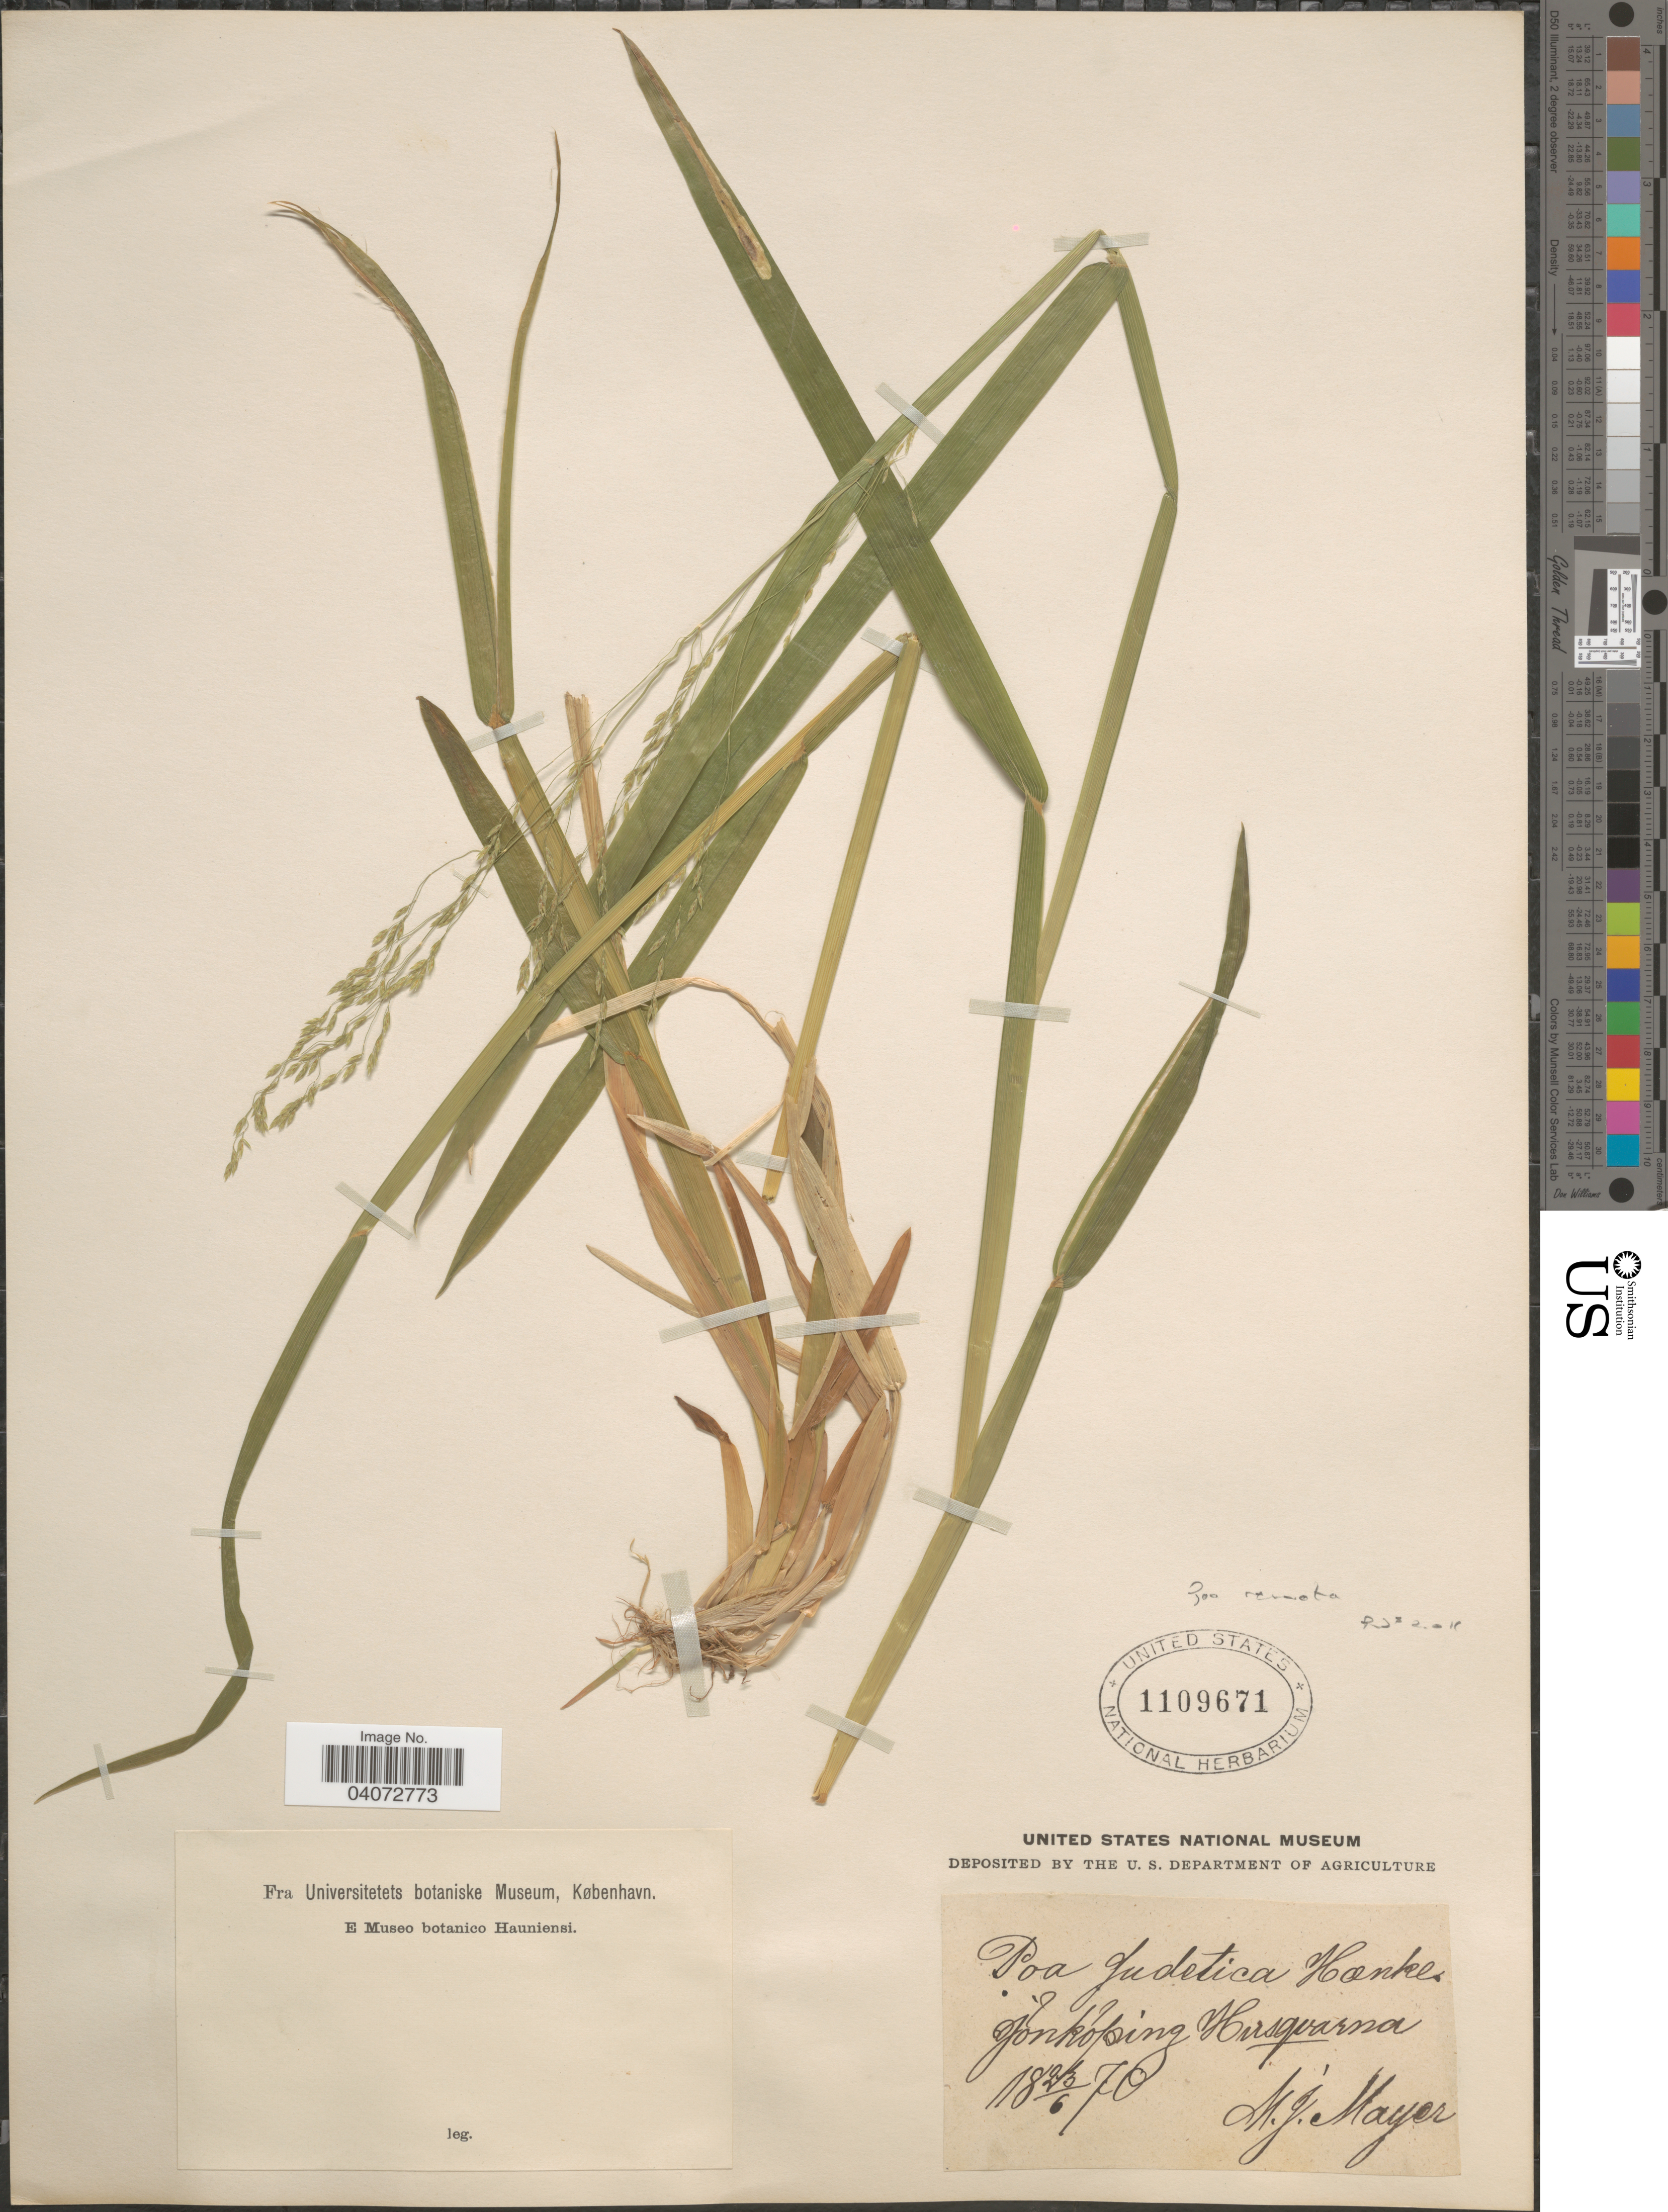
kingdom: Plantae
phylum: Tracheophyta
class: Liliopsida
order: Poales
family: Poaceae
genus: Poa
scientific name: Poa remota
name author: Forselles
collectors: M. Mayer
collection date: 1870-06-23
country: Sweden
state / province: Jönköping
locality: Husqvarna.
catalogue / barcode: US 1109671